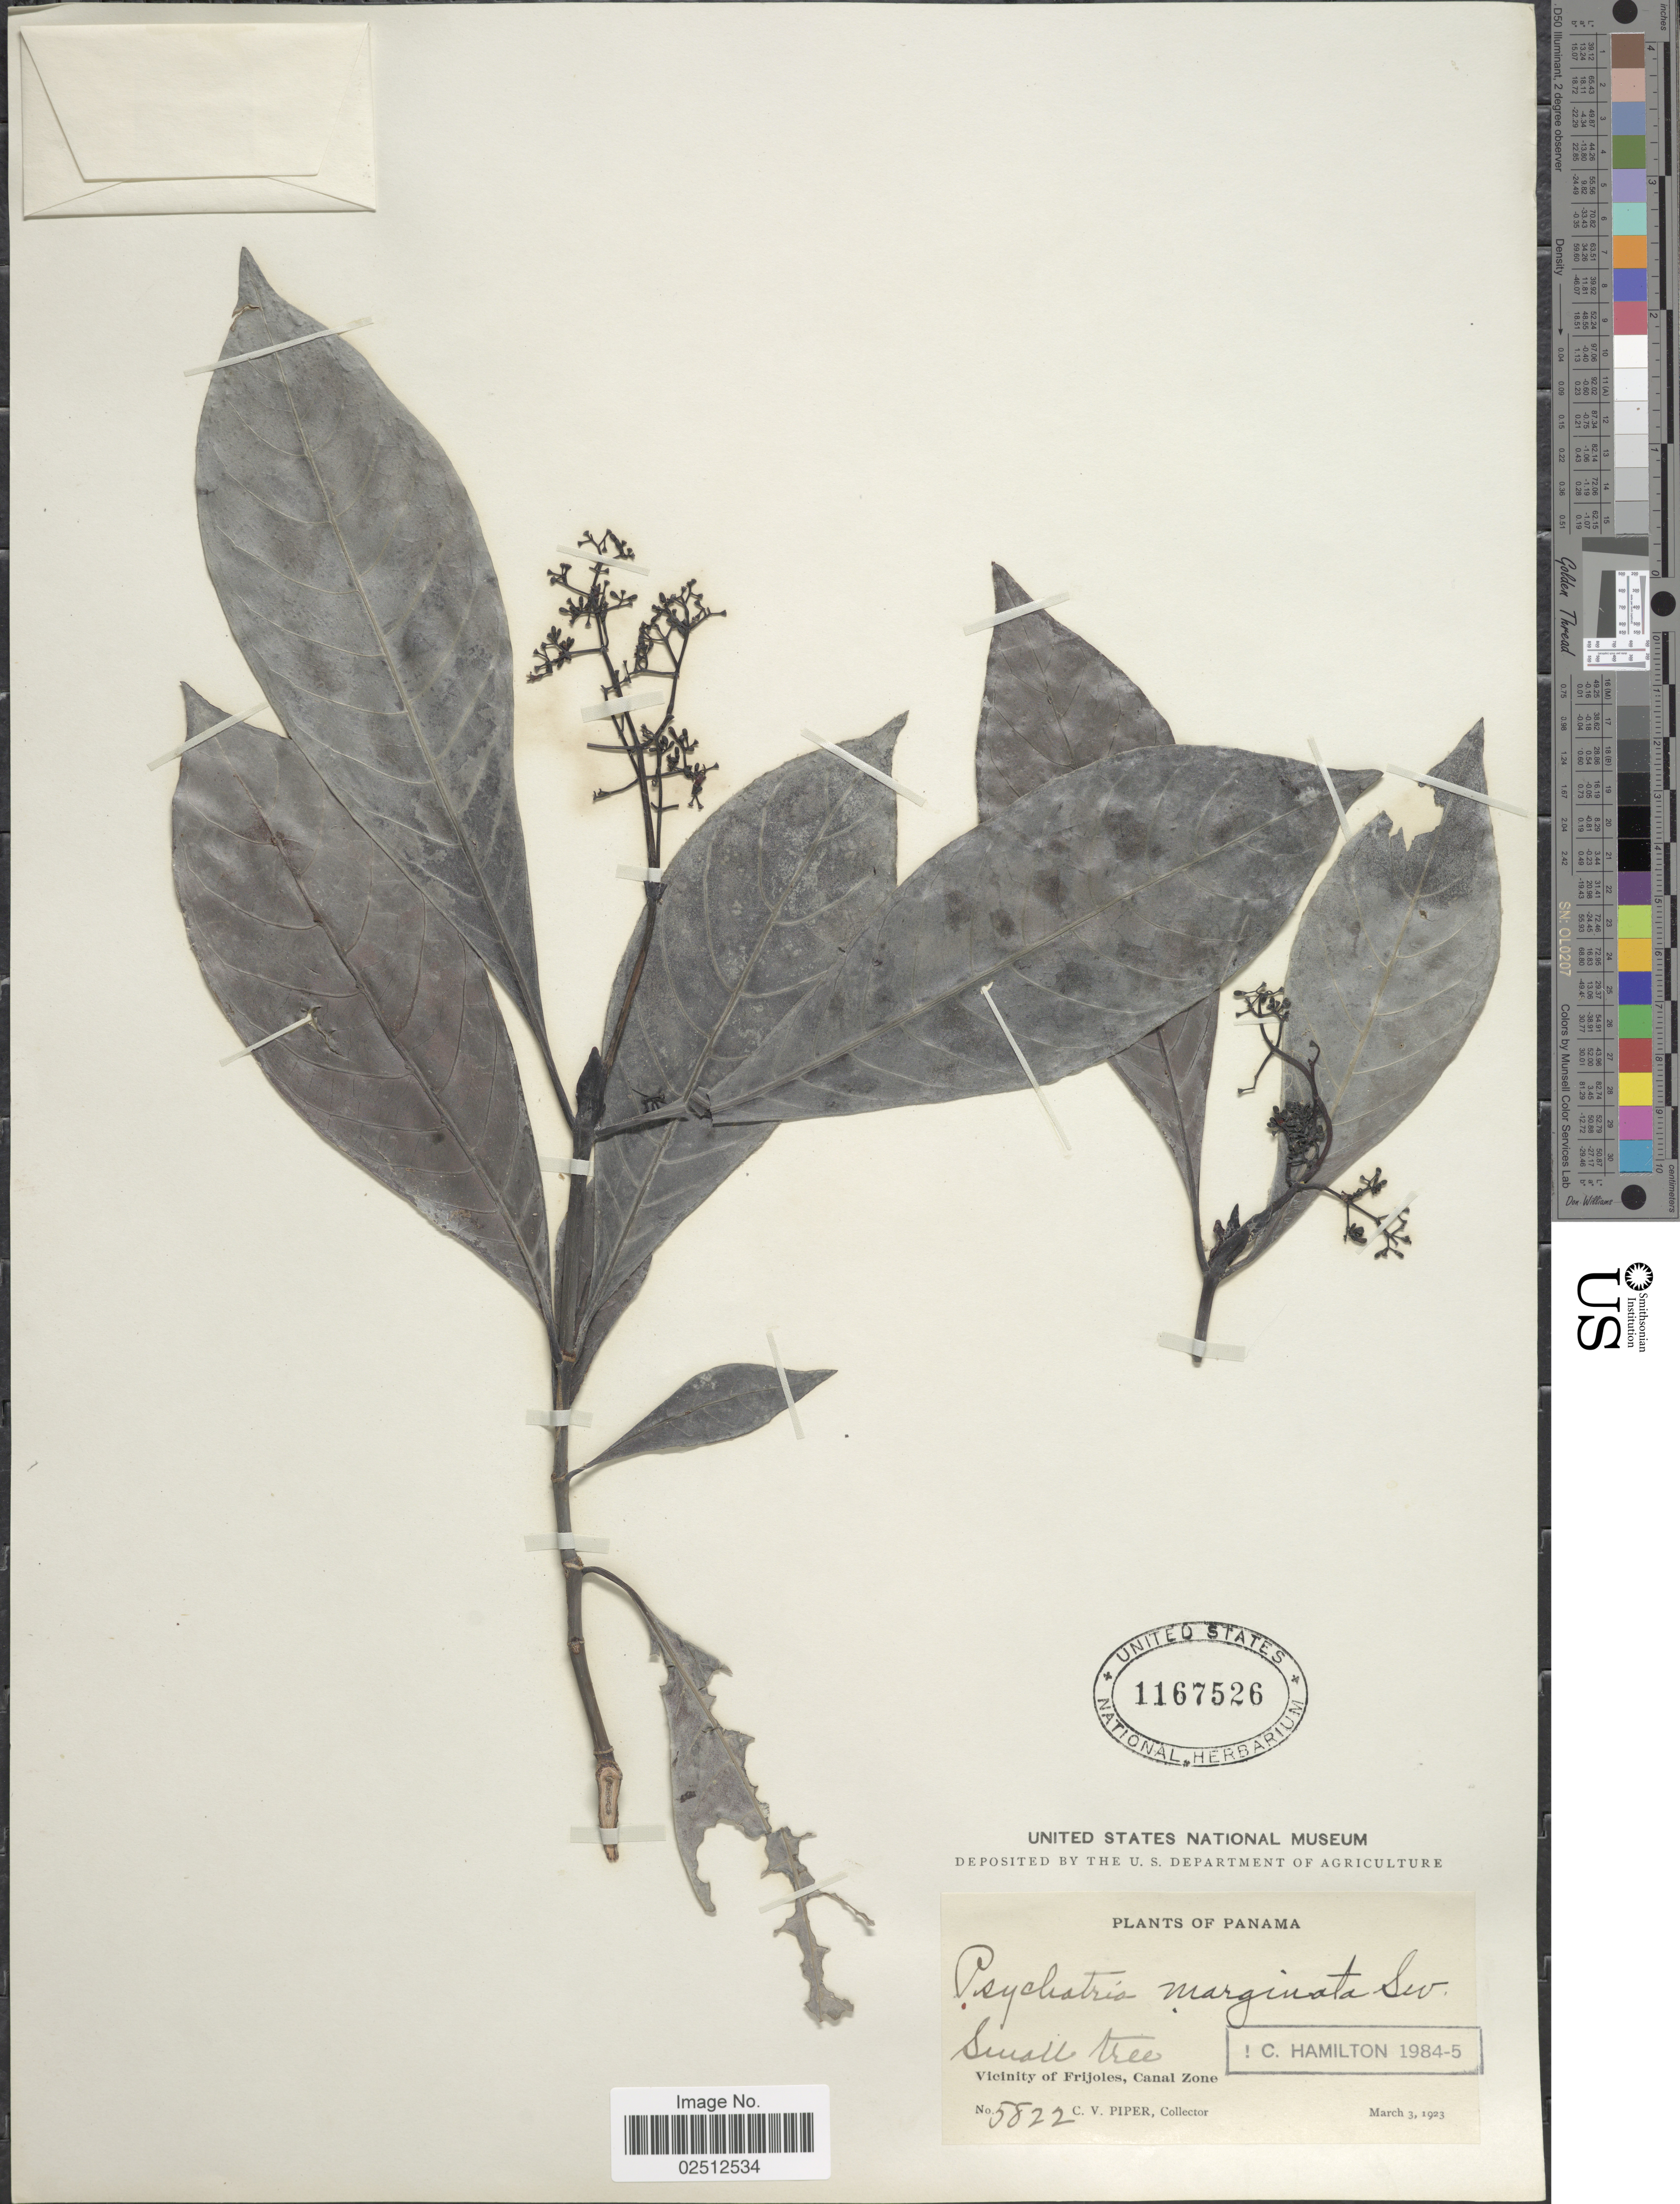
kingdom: Plantae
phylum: Tracheophyta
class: Magnoliopsida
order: Gentianales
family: Rubiaceae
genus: Psychotria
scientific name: Psychotria marginata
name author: Sw.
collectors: C. V. Piper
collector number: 5822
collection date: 1923-03-03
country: Panama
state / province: Colón / Panamá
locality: Vicinity of Frijoles, Canal Zone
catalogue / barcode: US 1167526